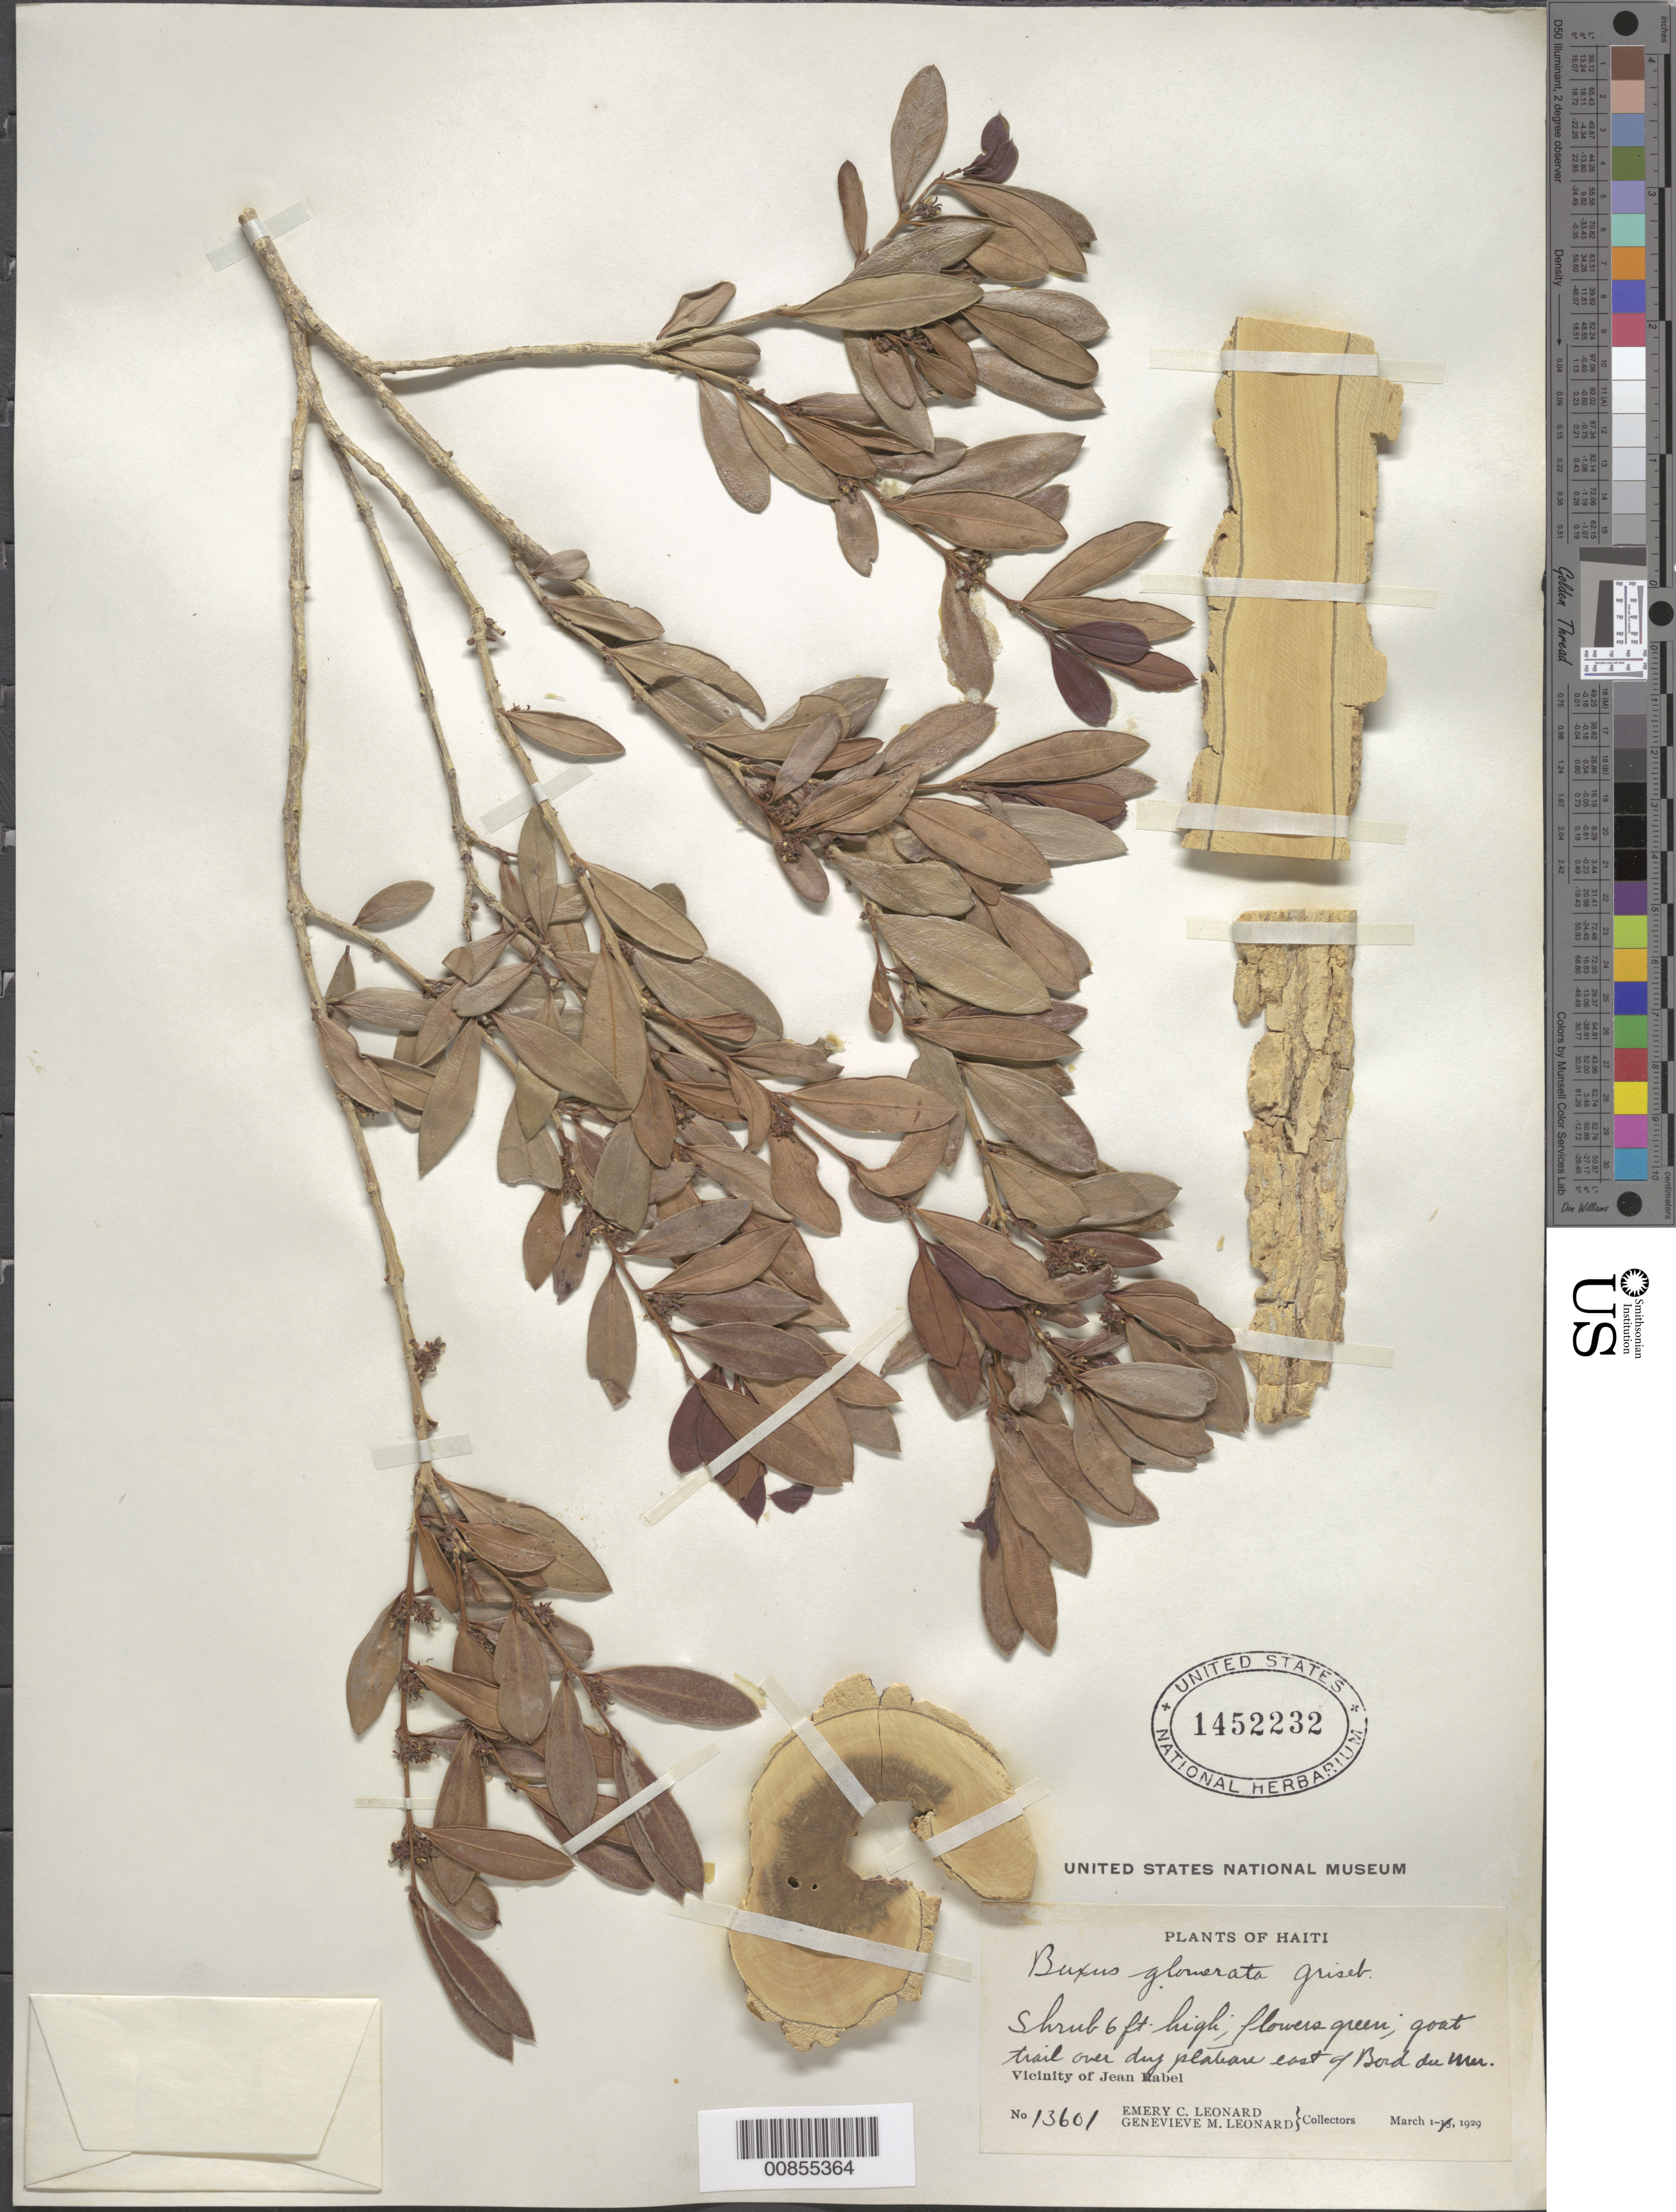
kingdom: Plantae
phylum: Tracheophyta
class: Magnoliopsida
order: Buxales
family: Buxaceae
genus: Buxus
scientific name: Buxus glomerata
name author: (Griseb.) Müll. Arg.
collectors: E. C. Leonard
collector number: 13601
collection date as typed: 01 Mar 1929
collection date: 1929-03-01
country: Haiti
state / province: Nord-Ouest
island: Hispaniola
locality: Vicinity of Jean Rabel, plateau E of Bord de Mer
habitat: Goat trail over dry plateau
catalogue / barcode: US 1452232